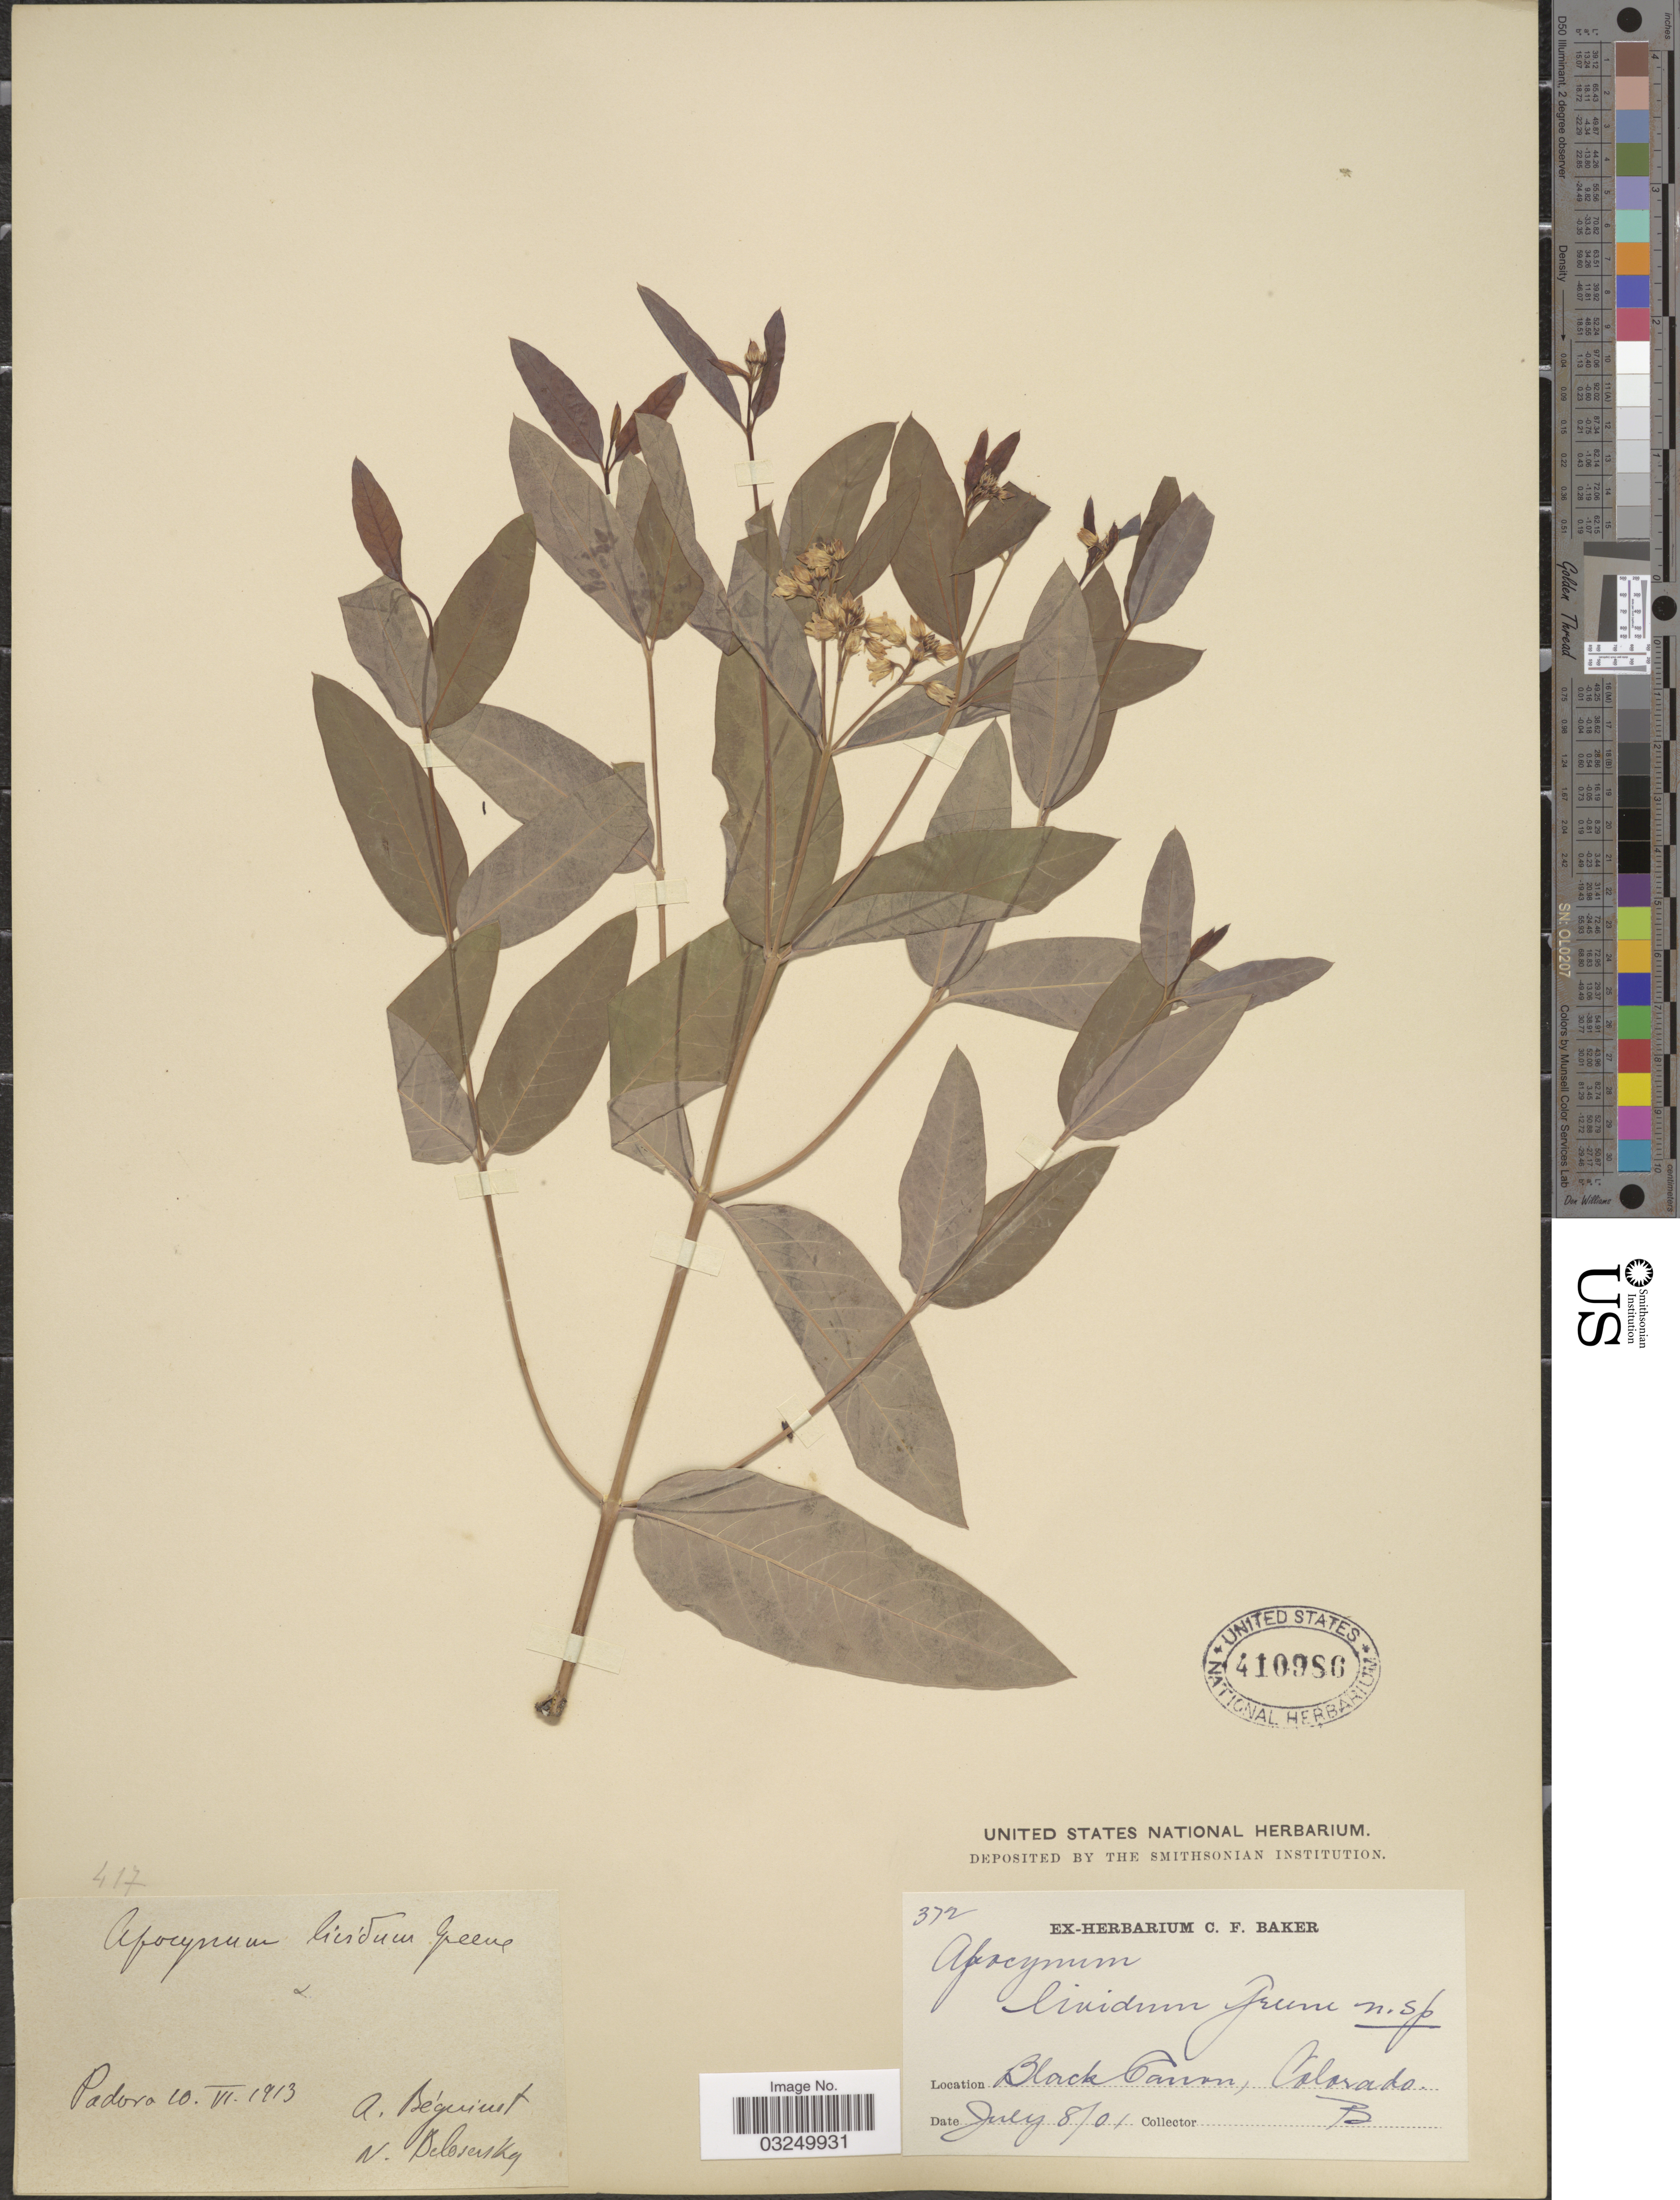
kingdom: Plantae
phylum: Tracheophyta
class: Magnoliopsida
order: Gentianales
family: Apocynaceae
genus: Apocynum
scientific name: Apocynum lividum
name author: Greene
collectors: C. F. Baker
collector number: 372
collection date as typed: Transcribed d/m/y: 8/7/1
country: United States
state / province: Colorado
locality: Black Canon.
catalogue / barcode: US 410986